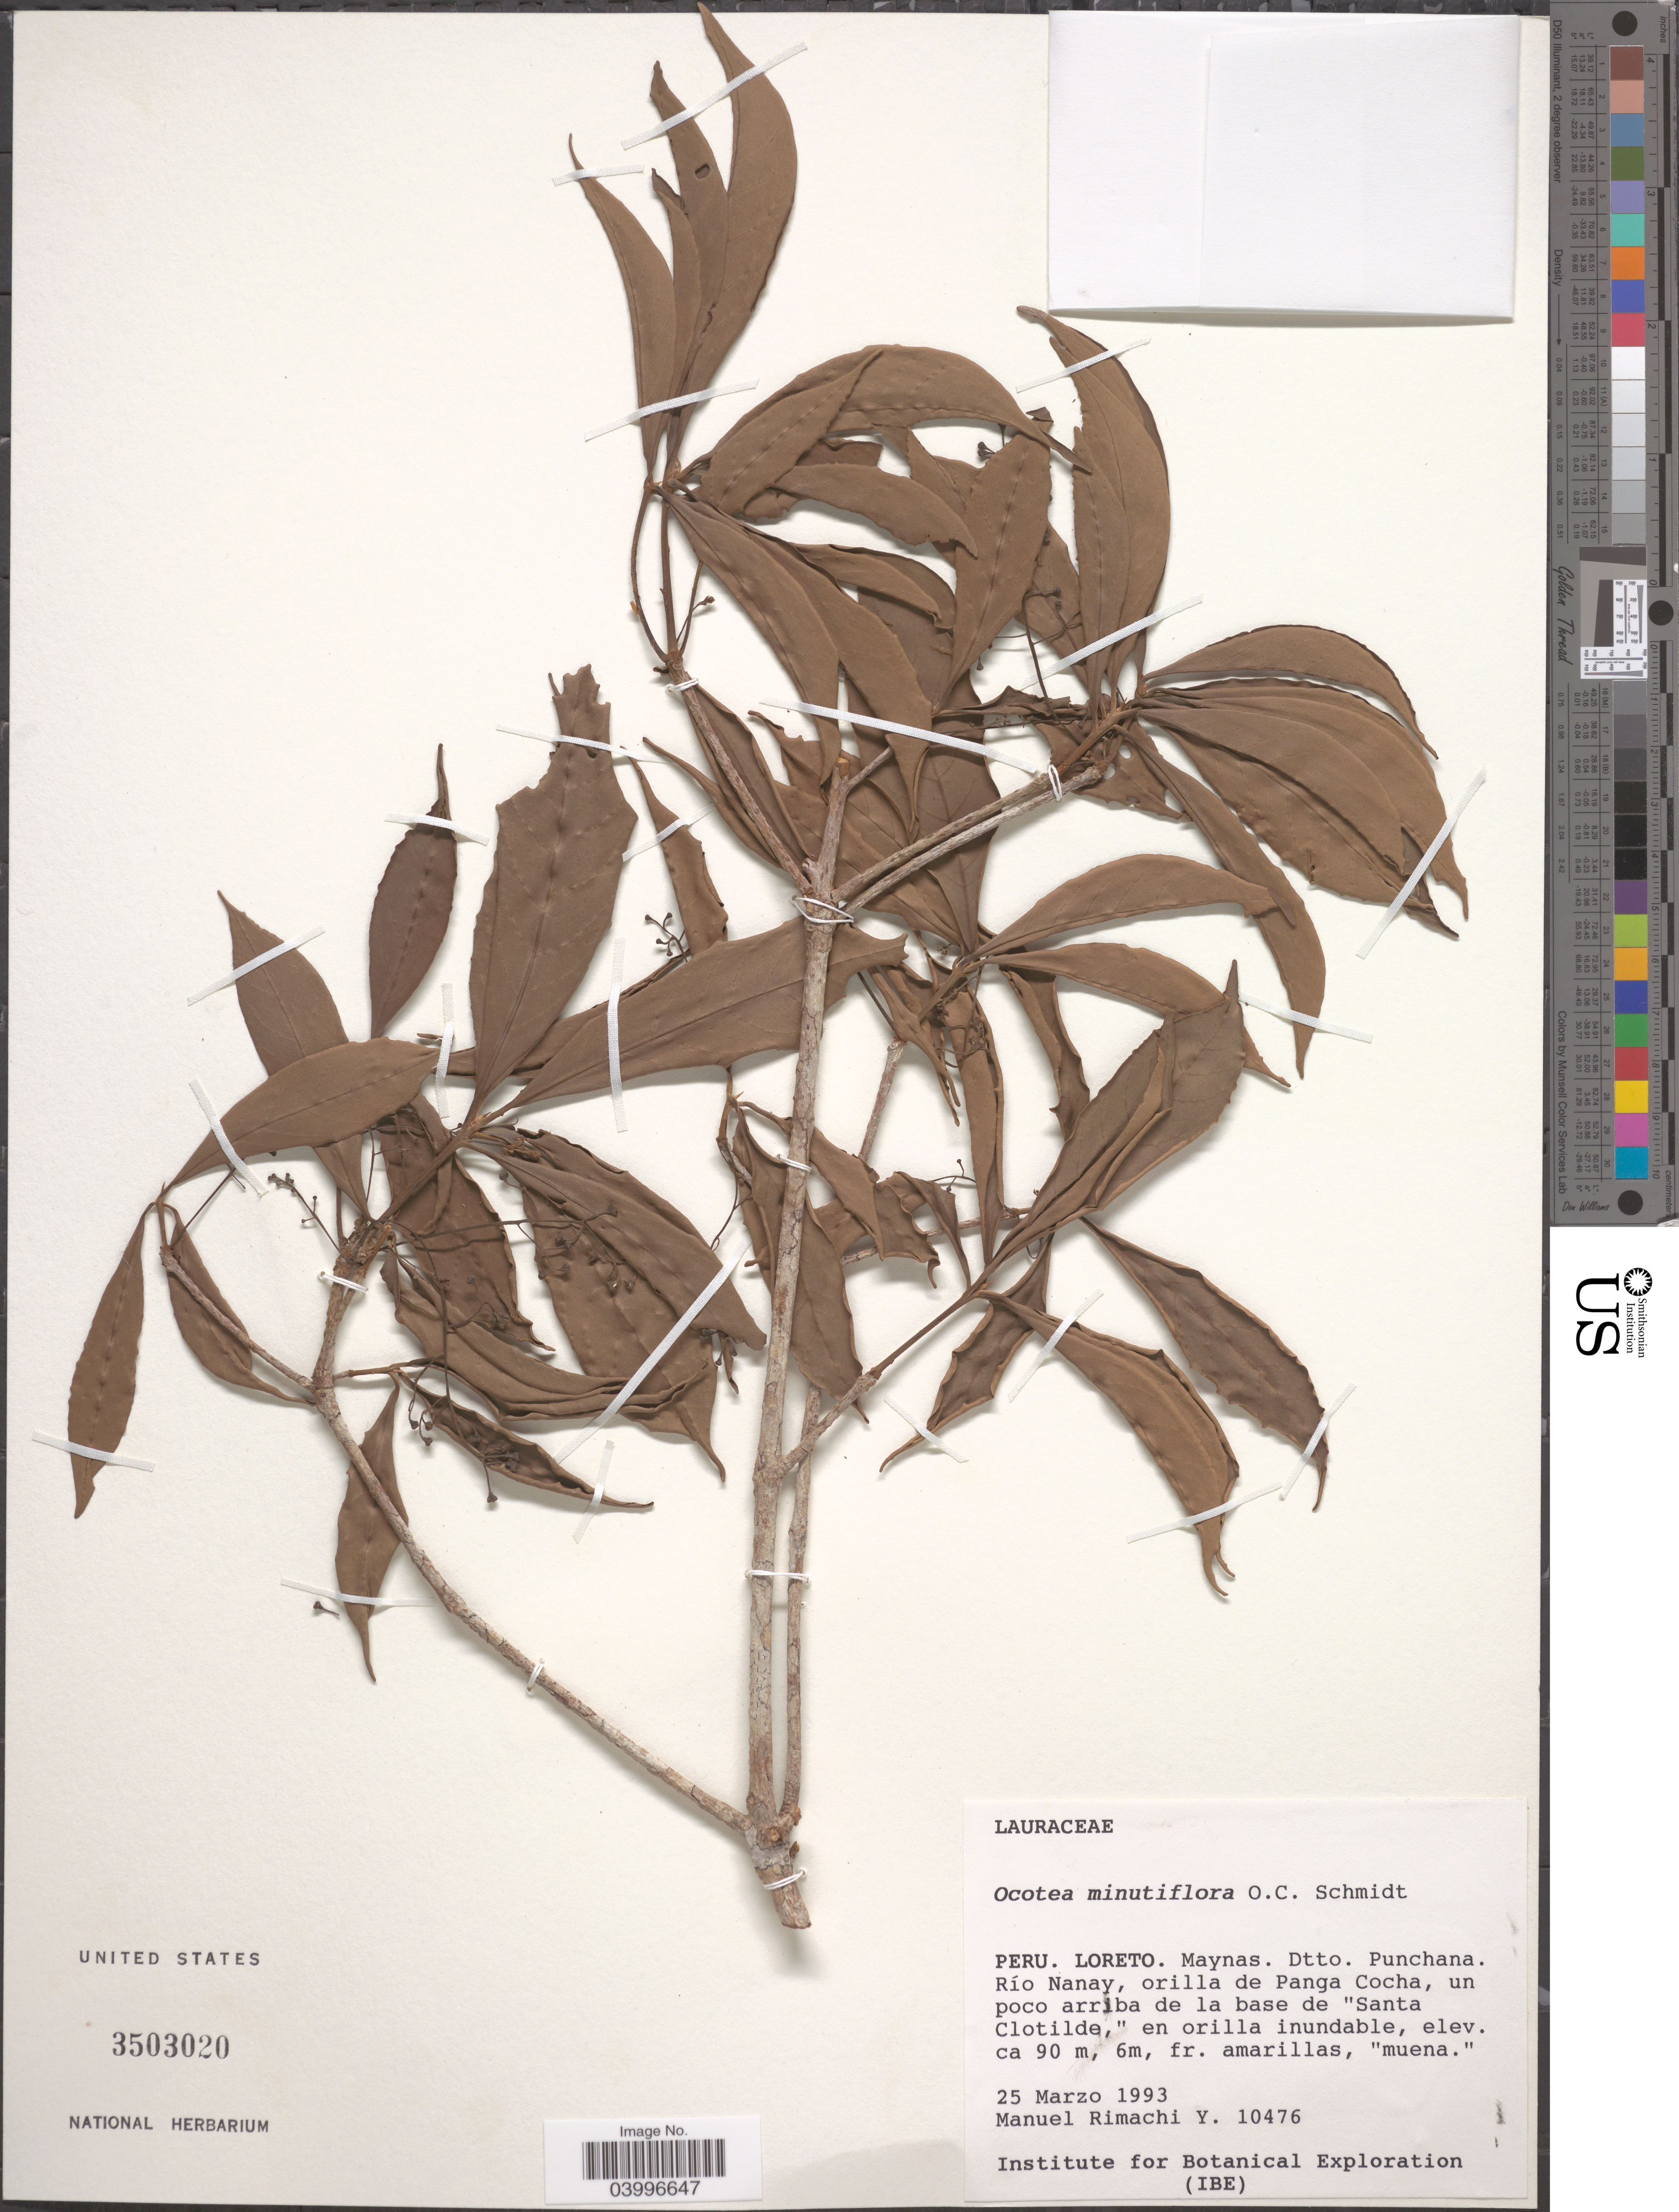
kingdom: Plantae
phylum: Tracheophyta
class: Magnoliopsida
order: Laurales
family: Lauraceae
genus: Ocotea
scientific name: Ocotea minutiflora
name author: O.C. Schmidt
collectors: M. Rimachi Y.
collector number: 10476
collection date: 1993-03-25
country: Peru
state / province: Loreto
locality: Maynas. Dtto. Punchana. Río Nanay, orilla de Panga Cocha, un poco arriba de la base de "Santa Clotilde".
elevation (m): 90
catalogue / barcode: US 3503020